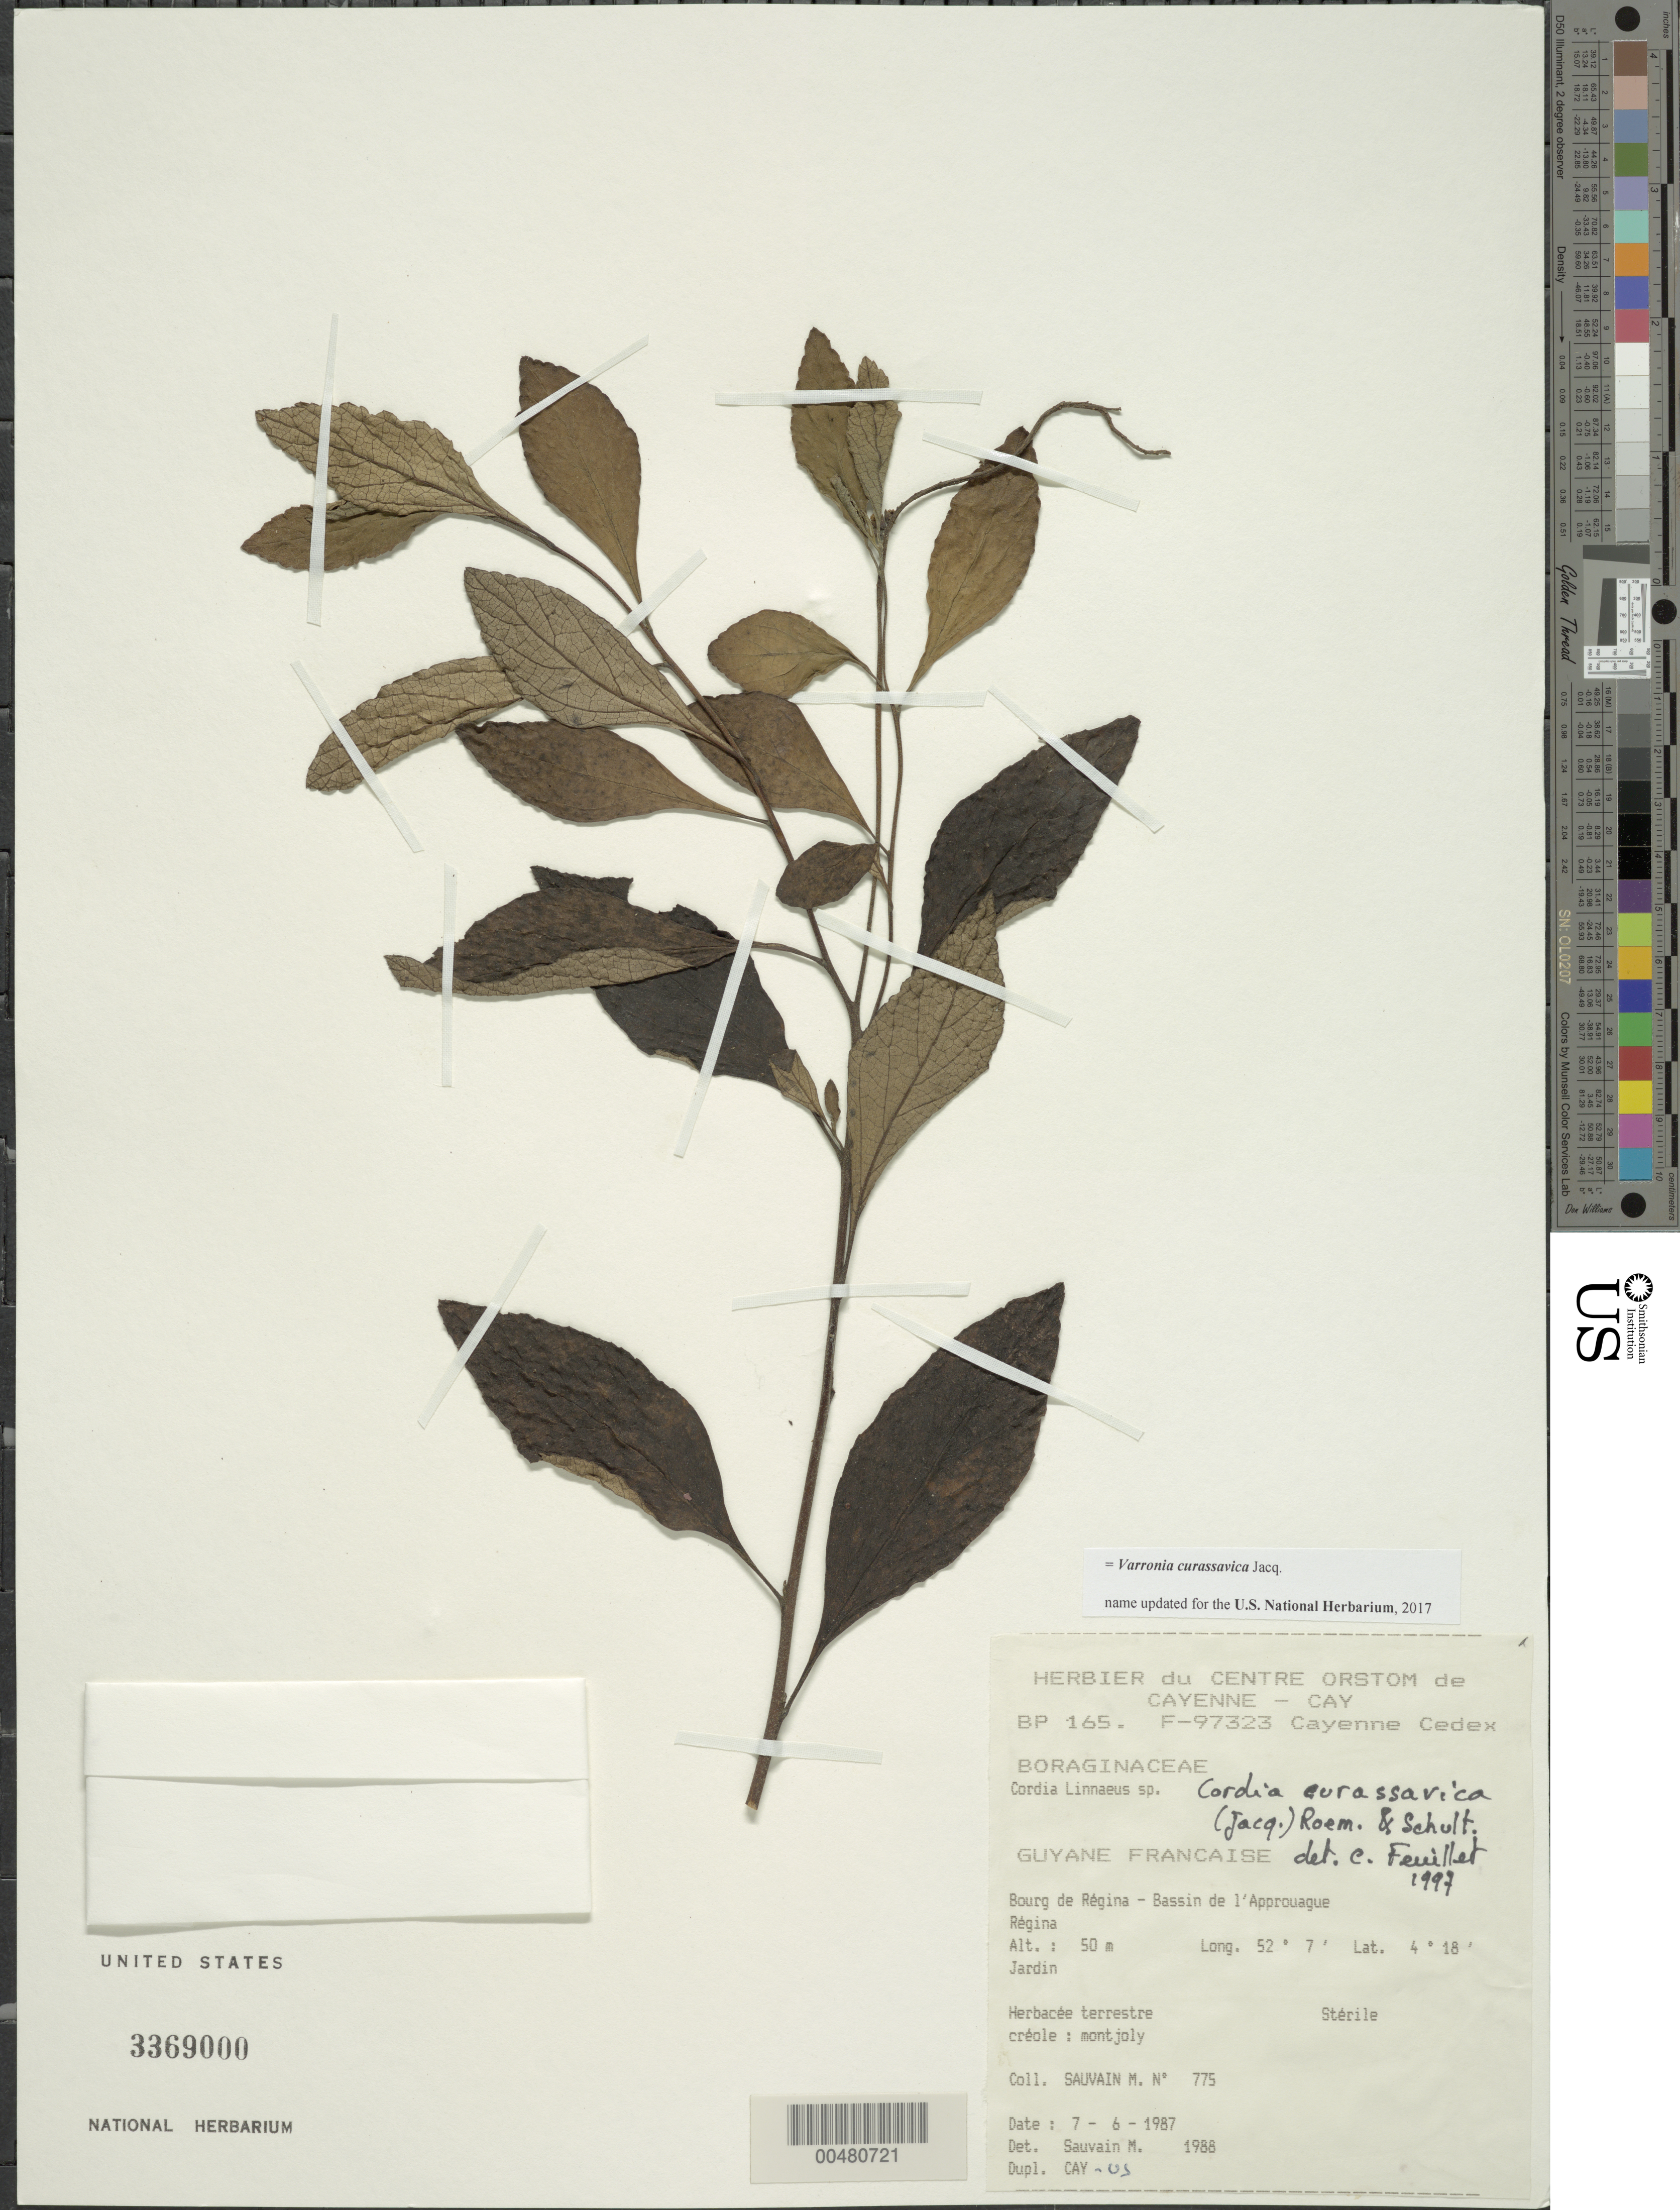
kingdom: Plantae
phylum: Tracheophyta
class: Magnoliopsida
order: Boraginales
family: Cordiaceae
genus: Varronia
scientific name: Varronia curassavica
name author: Jacq.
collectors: M. Sauvain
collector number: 775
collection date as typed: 7-Jun-87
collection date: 1987-06-07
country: French Guiana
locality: Régina, Bassin de l'Approuague, Bourg de Régina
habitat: Garden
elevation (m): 50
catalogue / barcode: US 3369000